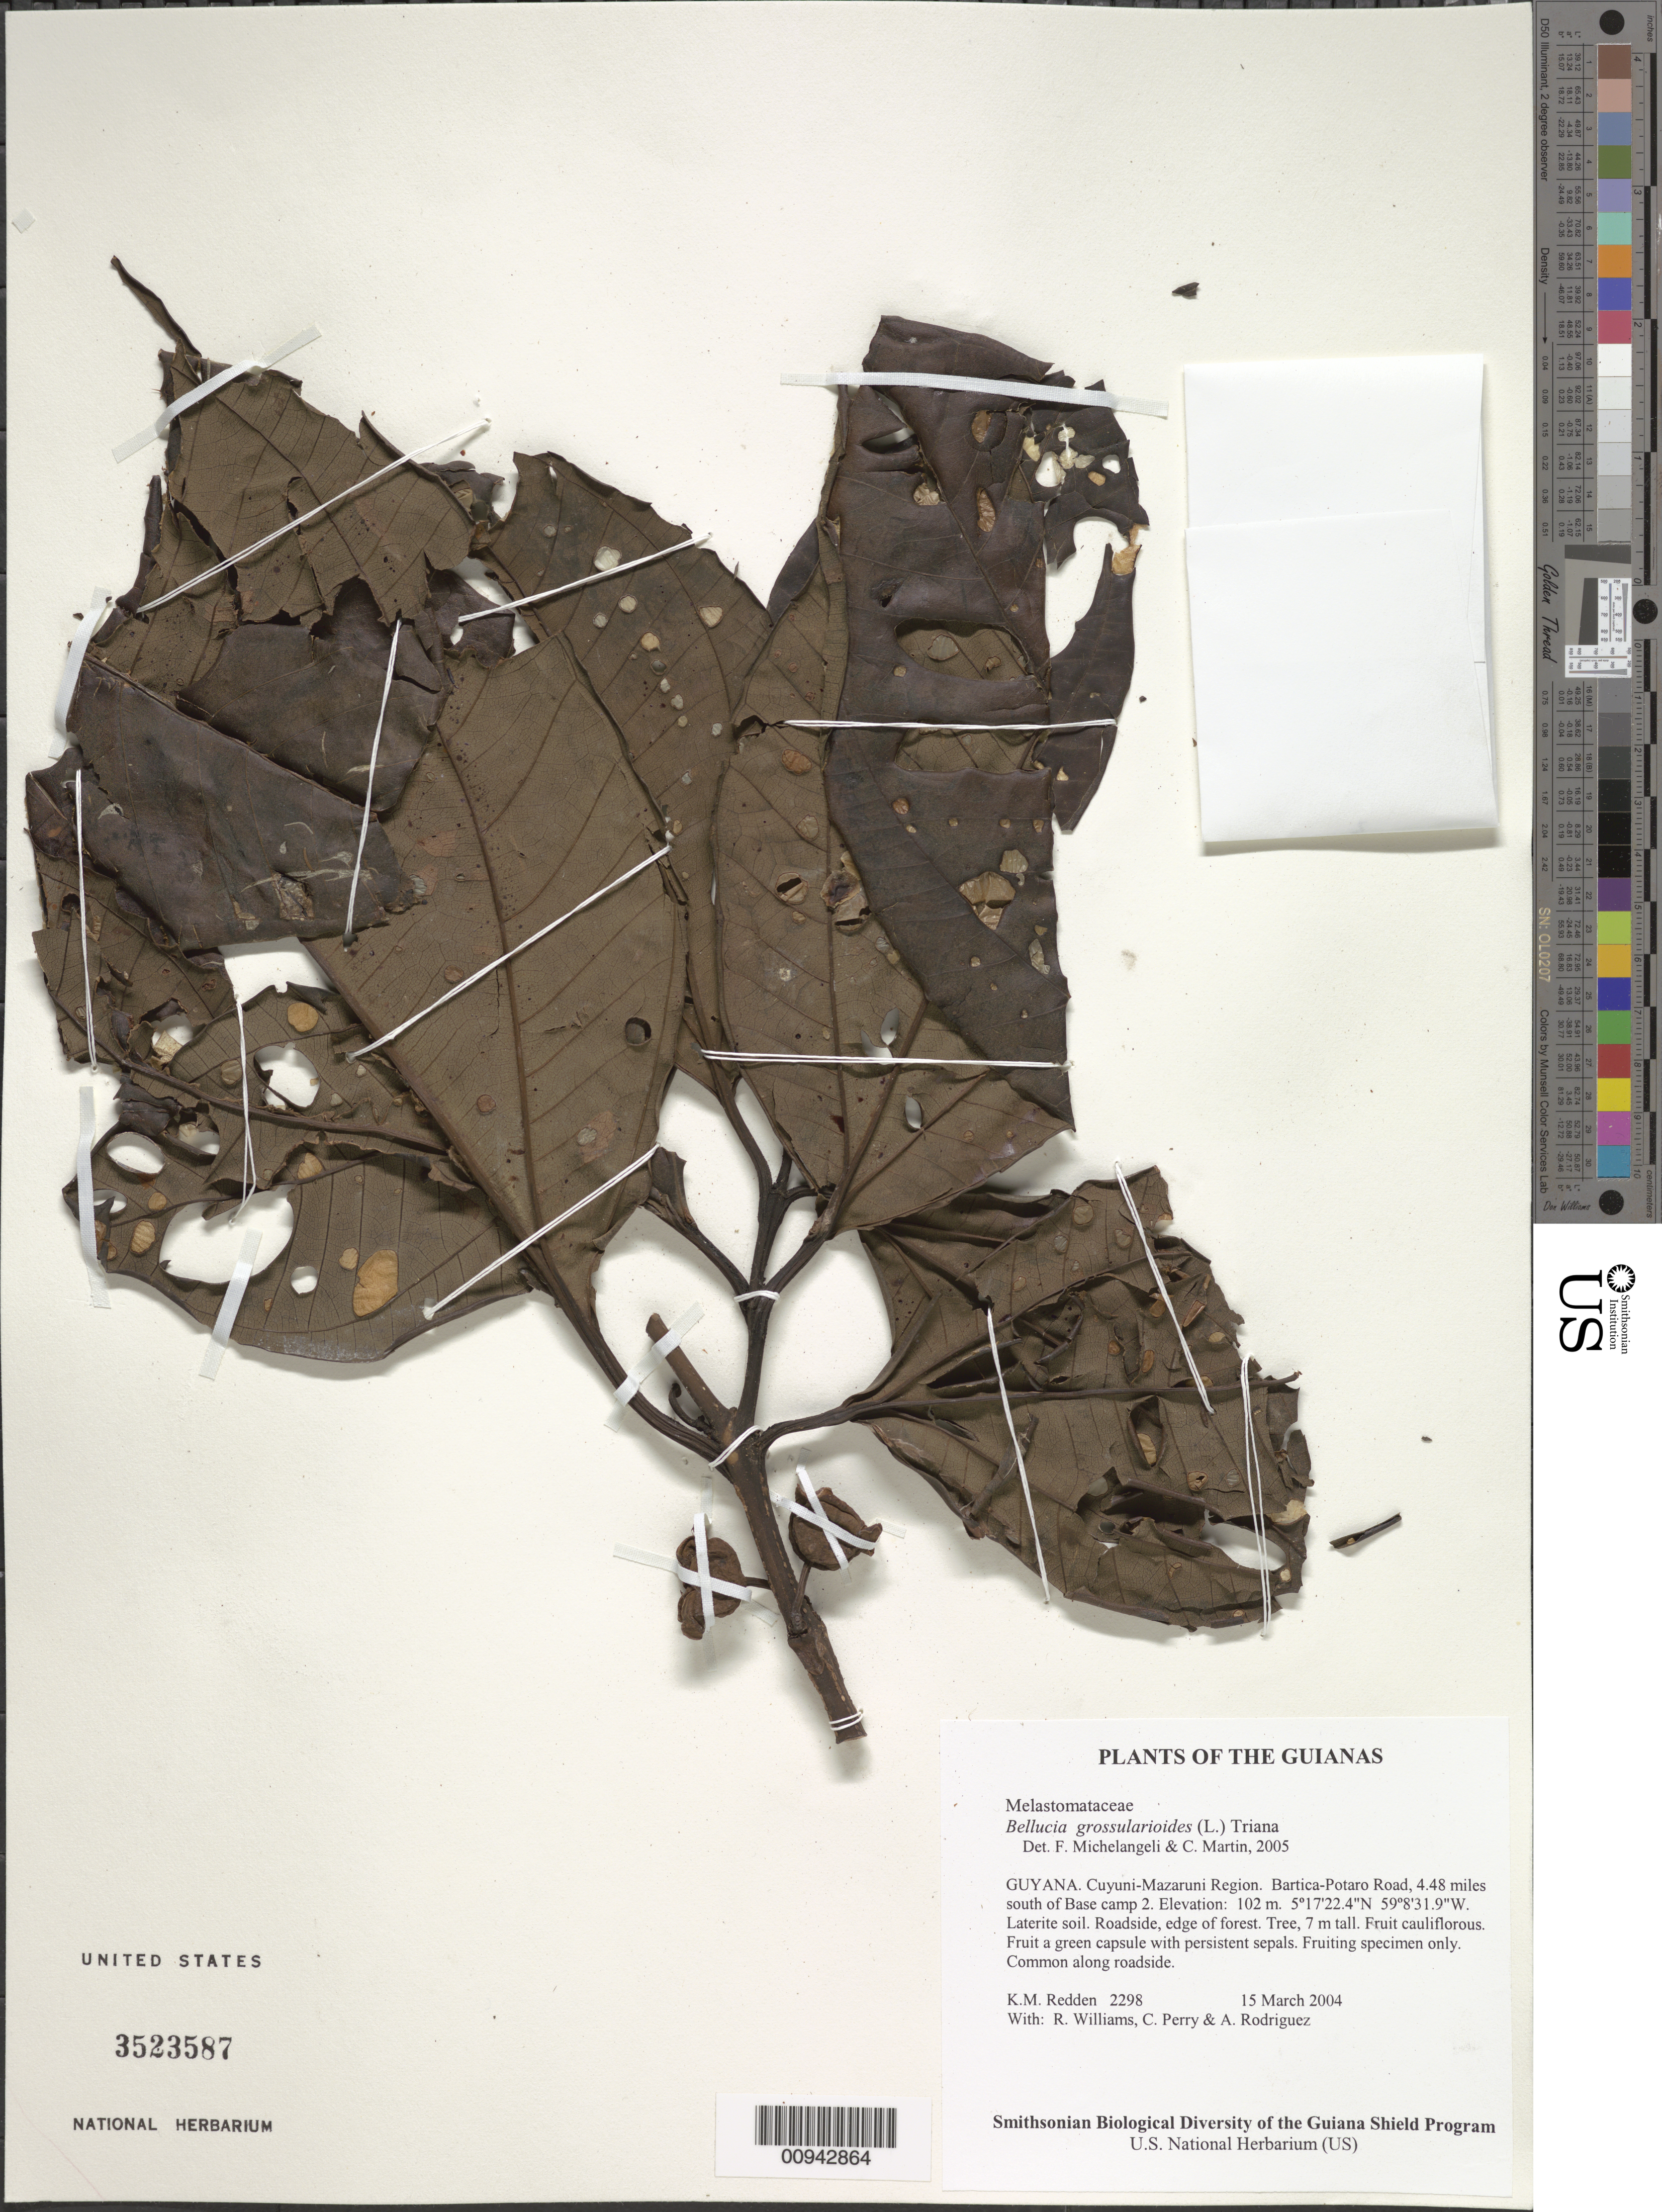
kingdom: Plantae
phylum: Tracheophyta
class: Magnoliopsida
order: Myrtales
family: Melastomataceae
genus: Bellucia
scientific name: Bellucia grossularioides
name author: (L.) Triana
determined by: Michelangeli, F. A.; Martin, C.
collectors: K. M. Redden, R. Williams, C. Perry & A. Rodriguez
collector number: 2298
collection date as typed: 15 March 2004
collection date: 2004-03-15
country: Guyana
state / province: Cuyuni-Mazaruni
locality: Bartica-Potaro Road, 4.48 miles south of Base camp 2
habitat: Laterite soil. Roadside, edge of forest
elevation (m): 102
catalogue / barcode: US 3523587